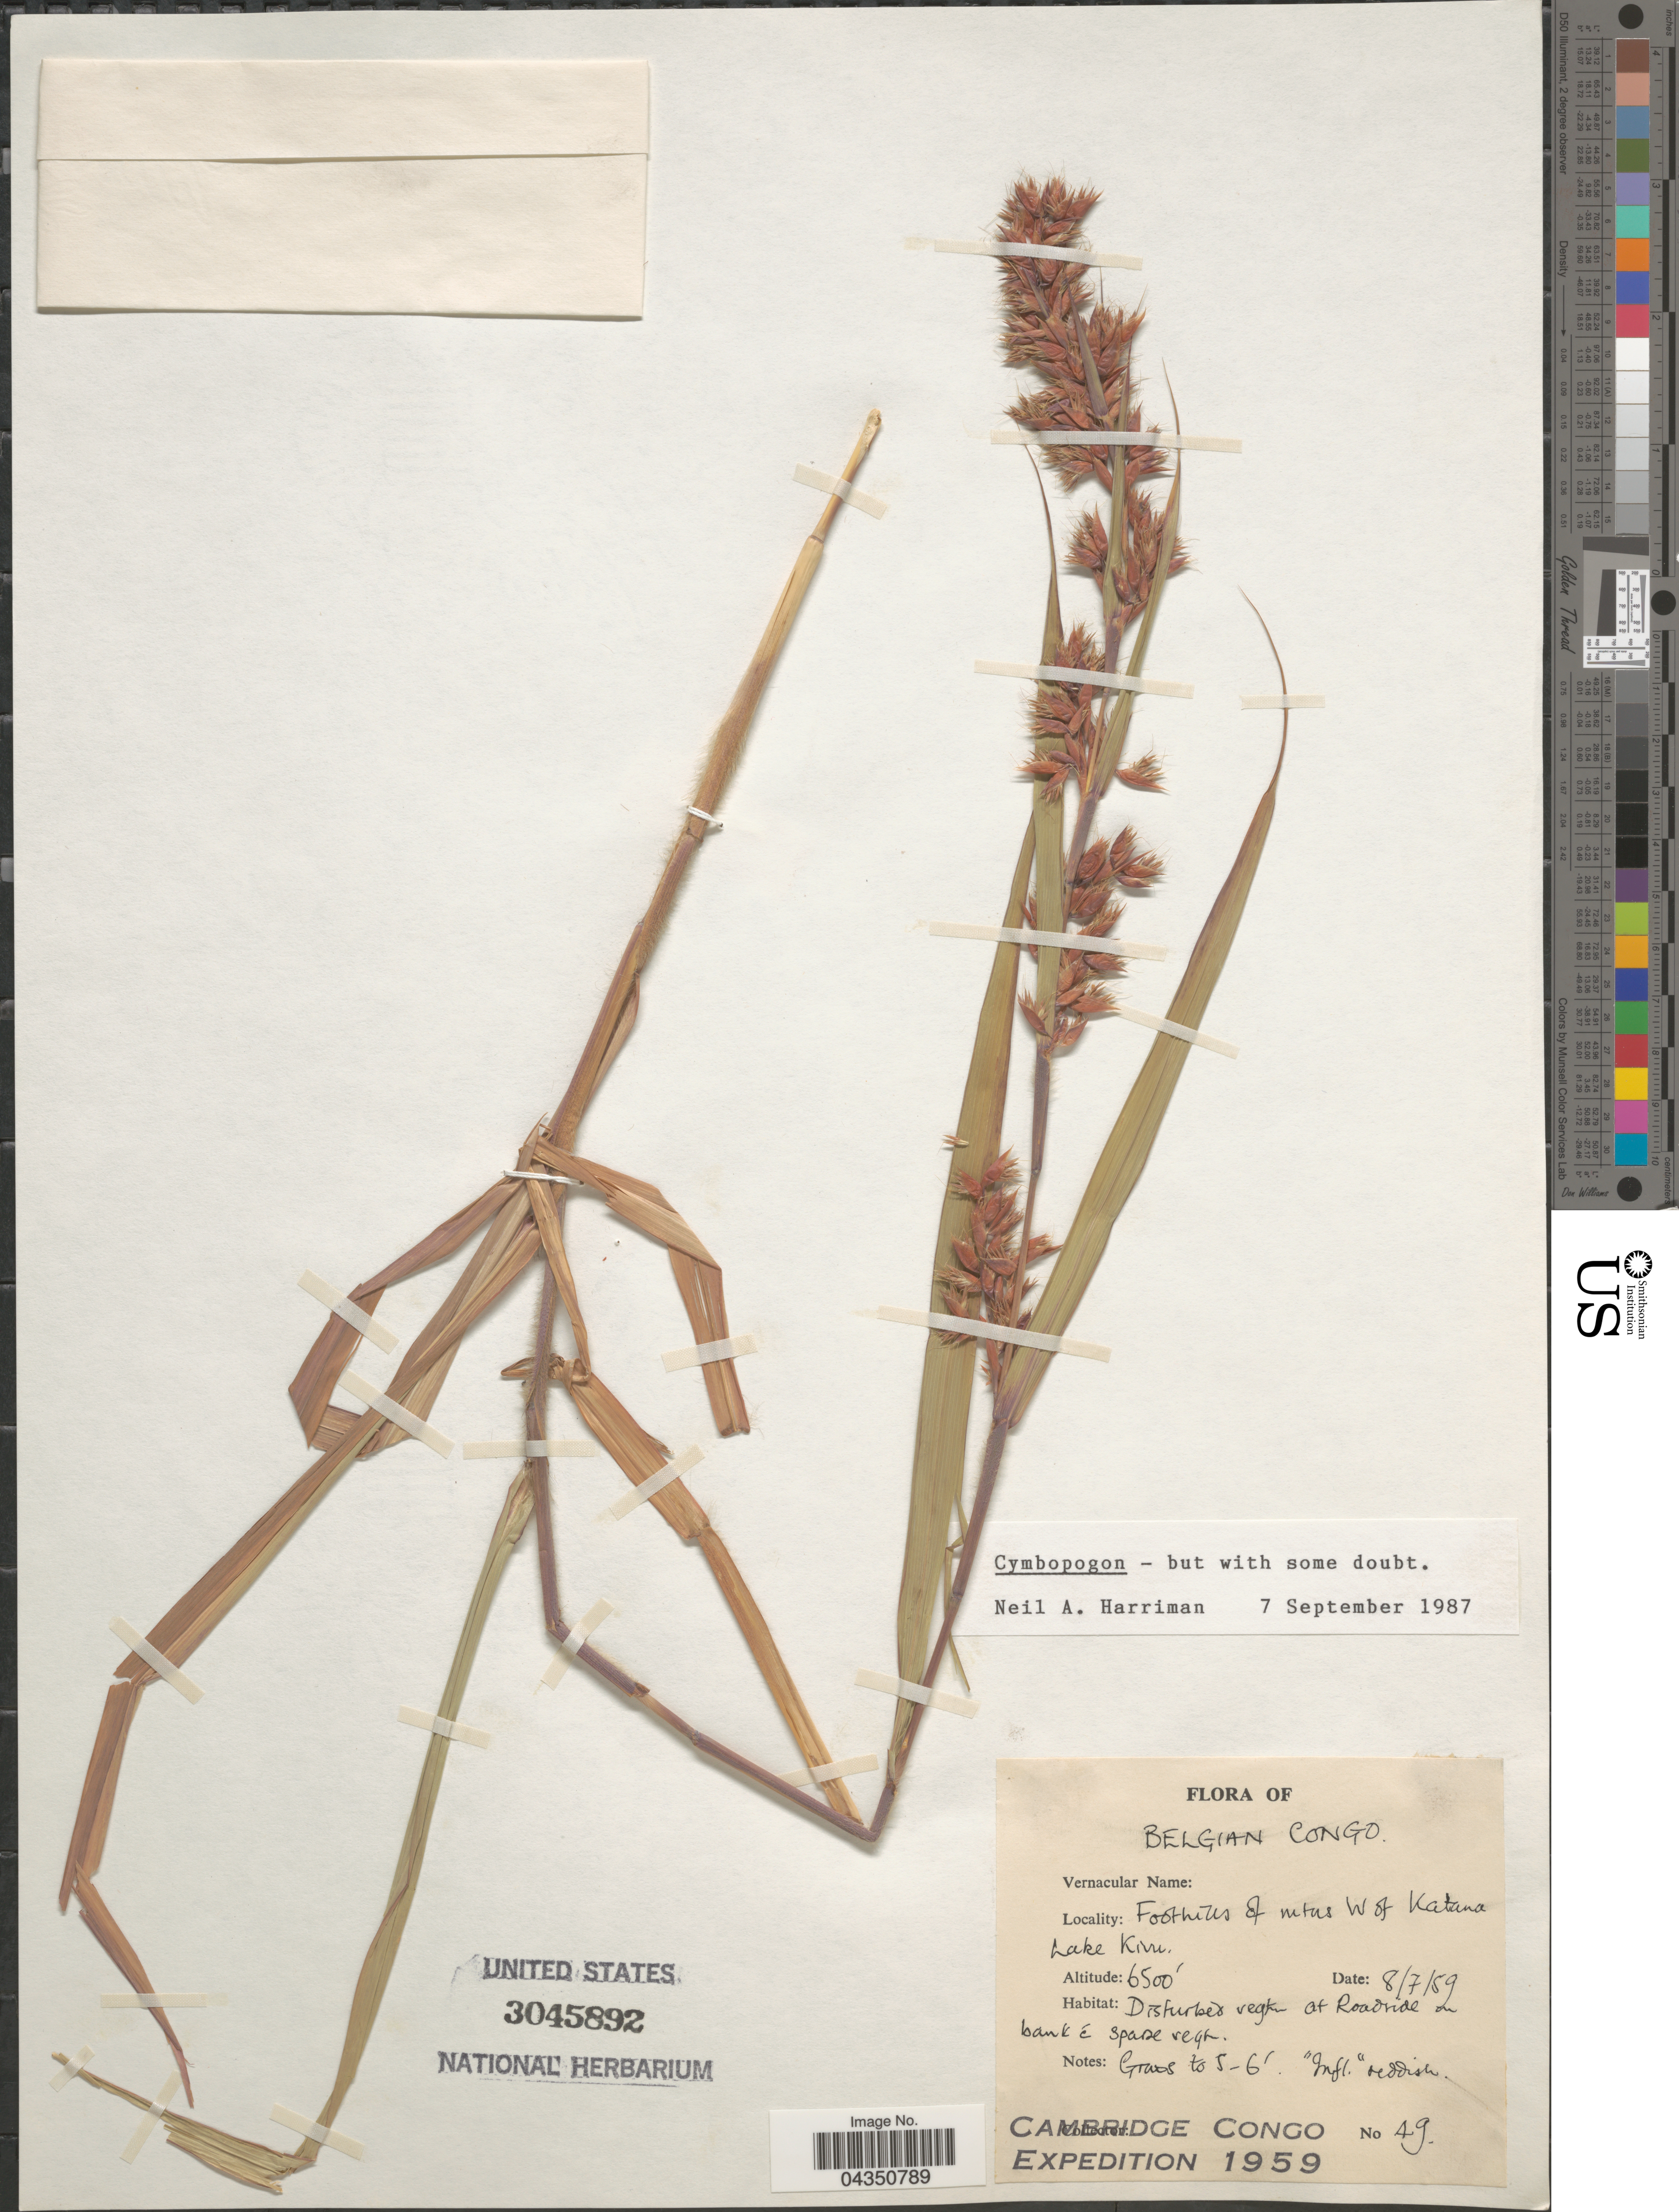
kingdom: Plantae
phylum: Tracheophyta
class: Liliopsida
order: Poales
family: Poaceae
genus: Cymbopogon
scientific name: Cymbopogon sp.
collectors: Cambridge Congo Expedition 1959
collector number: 49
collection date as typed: Transcribed d/m/y: 8/7/59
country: Congo, Democratic Republic of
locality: Belgian Congo. Foothills of mtns W of Katana. Lake Kivu.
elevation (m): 1981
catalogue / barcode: US 3045892